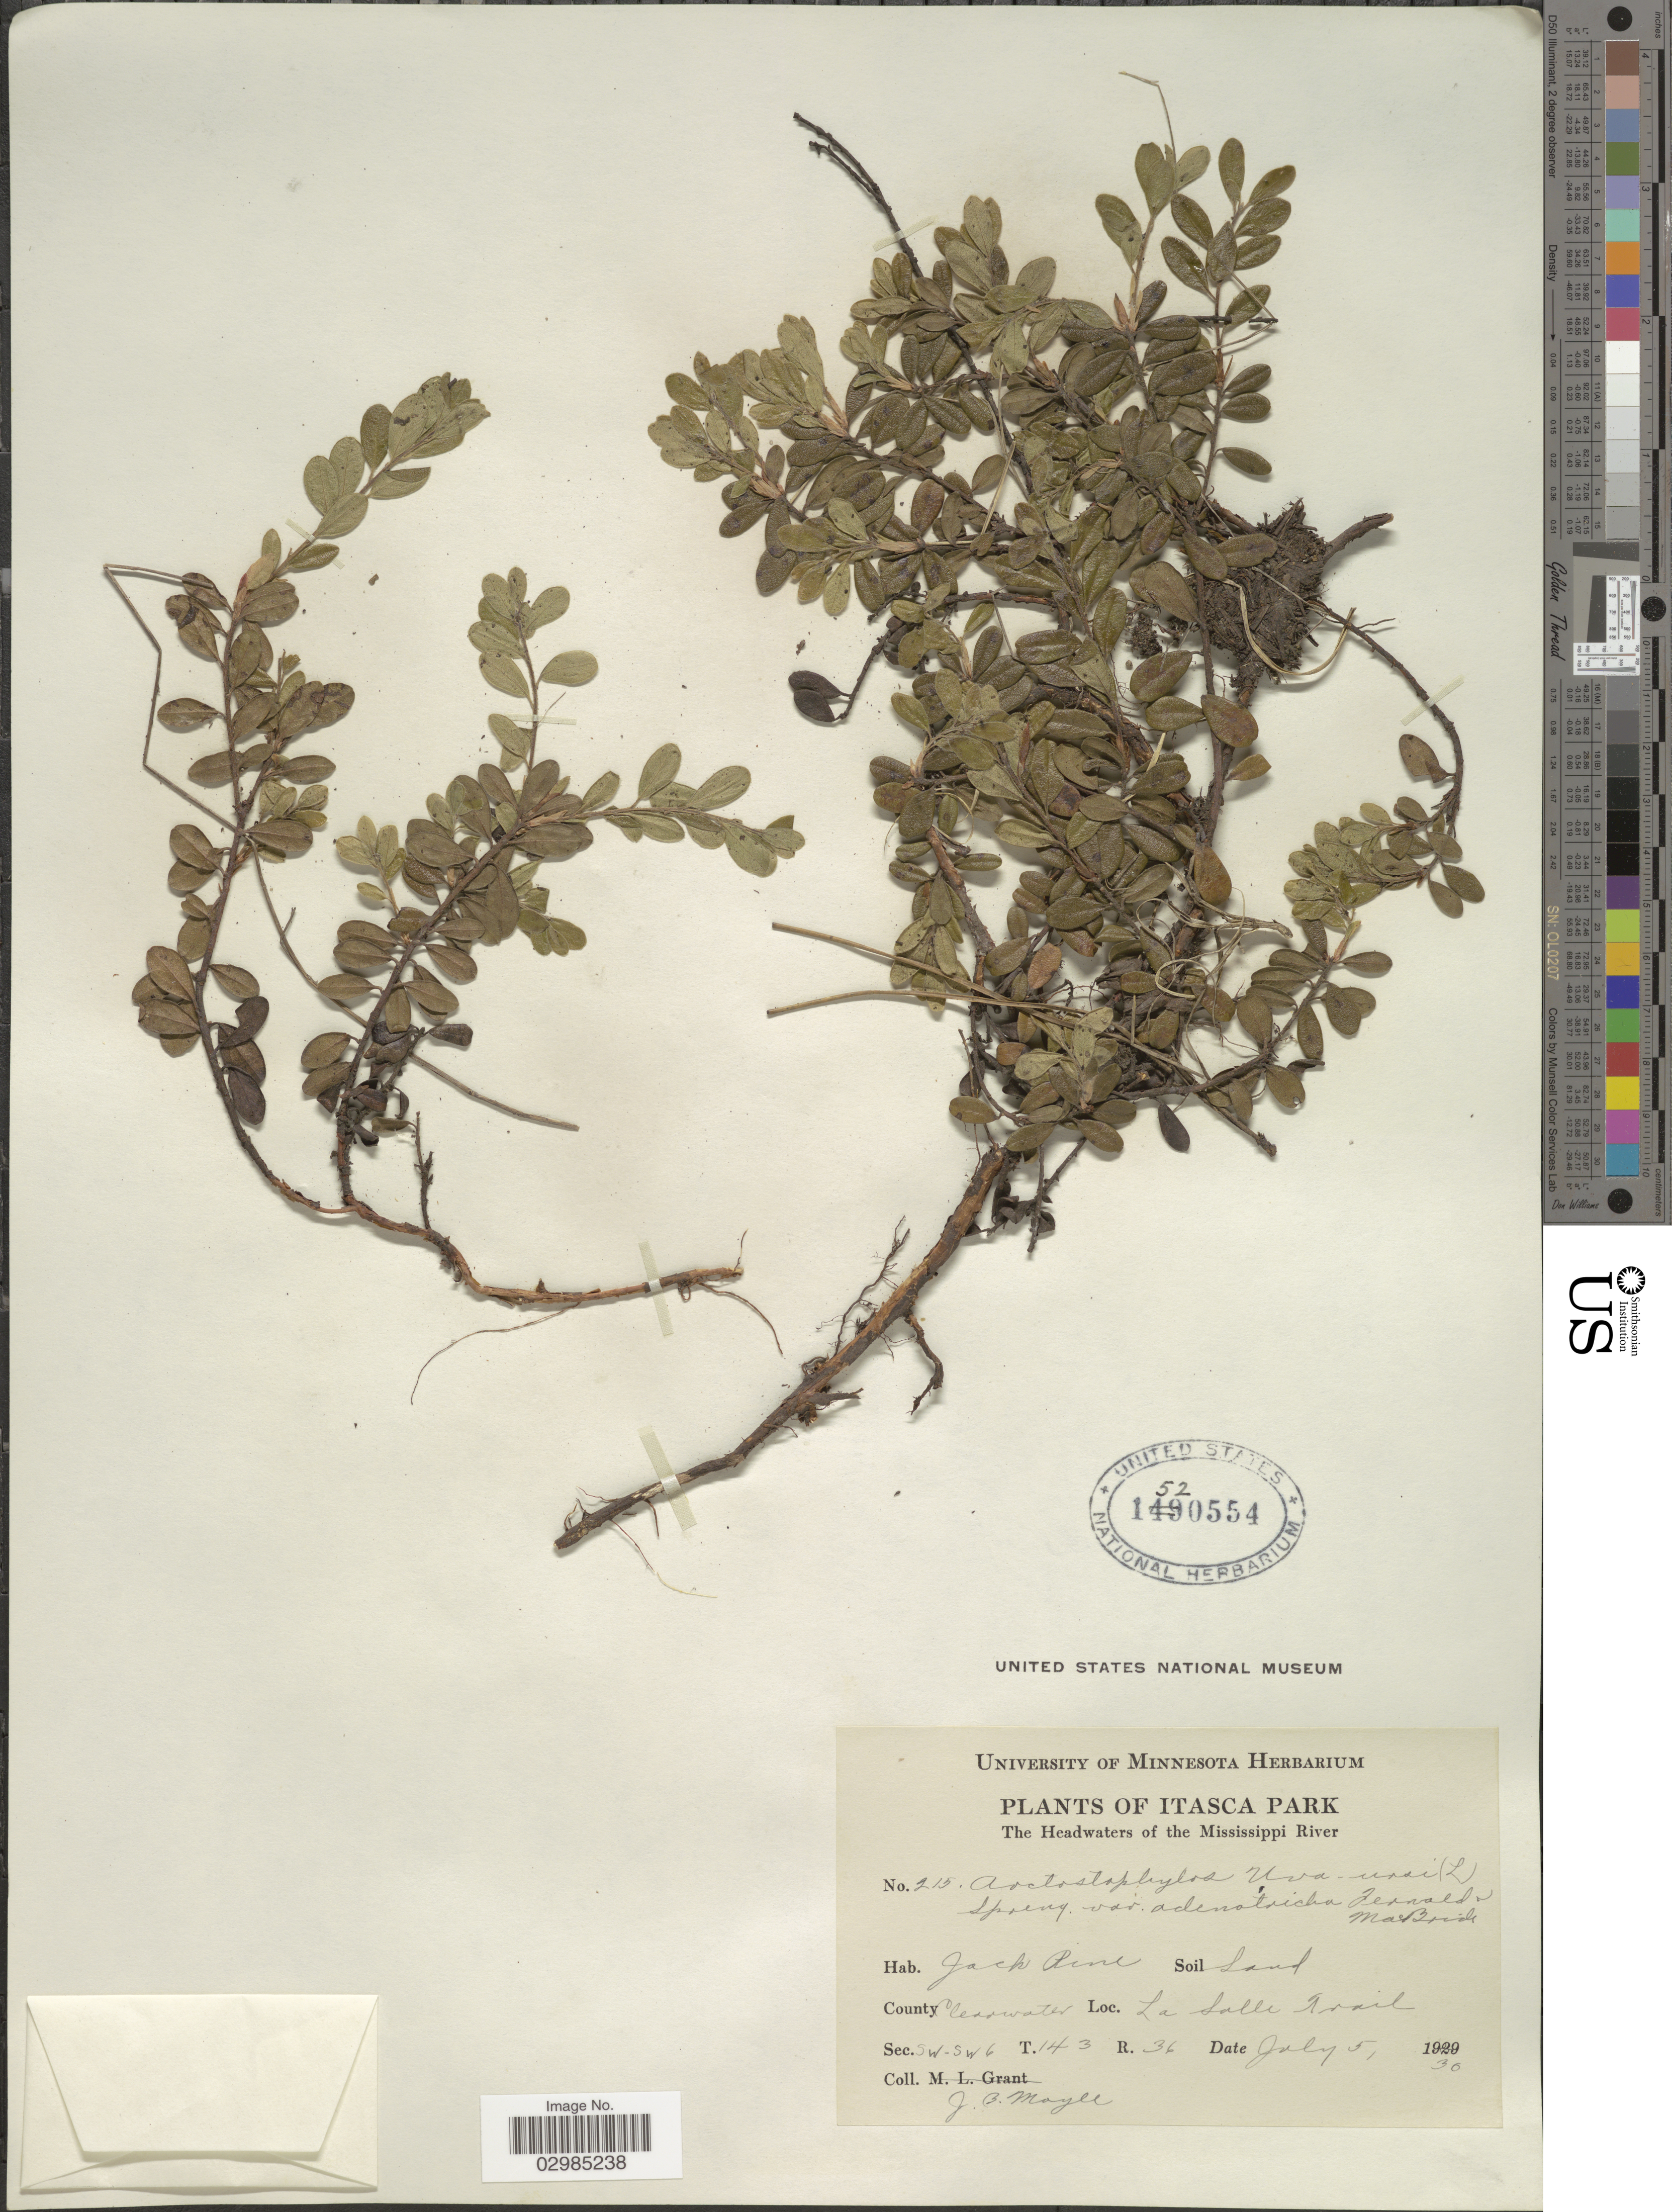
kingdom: Plantae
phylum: Tracheophyta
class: Magnoliopsida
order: Ericales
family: Ericaceae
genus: Arctostaphylos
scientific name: Arctostaphylos uva-ursi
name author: (L.) Spreng.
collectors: J. Moyle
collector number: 215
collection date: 1930-07-05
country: United States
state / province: Minnesota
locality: Itasca Park. The Headwaters of the Mississippi River. Jack Pine. County Clearwater. La Salle Trail. Sec. SW-SW 6 T.143 R.36.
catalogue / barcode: US 1520554